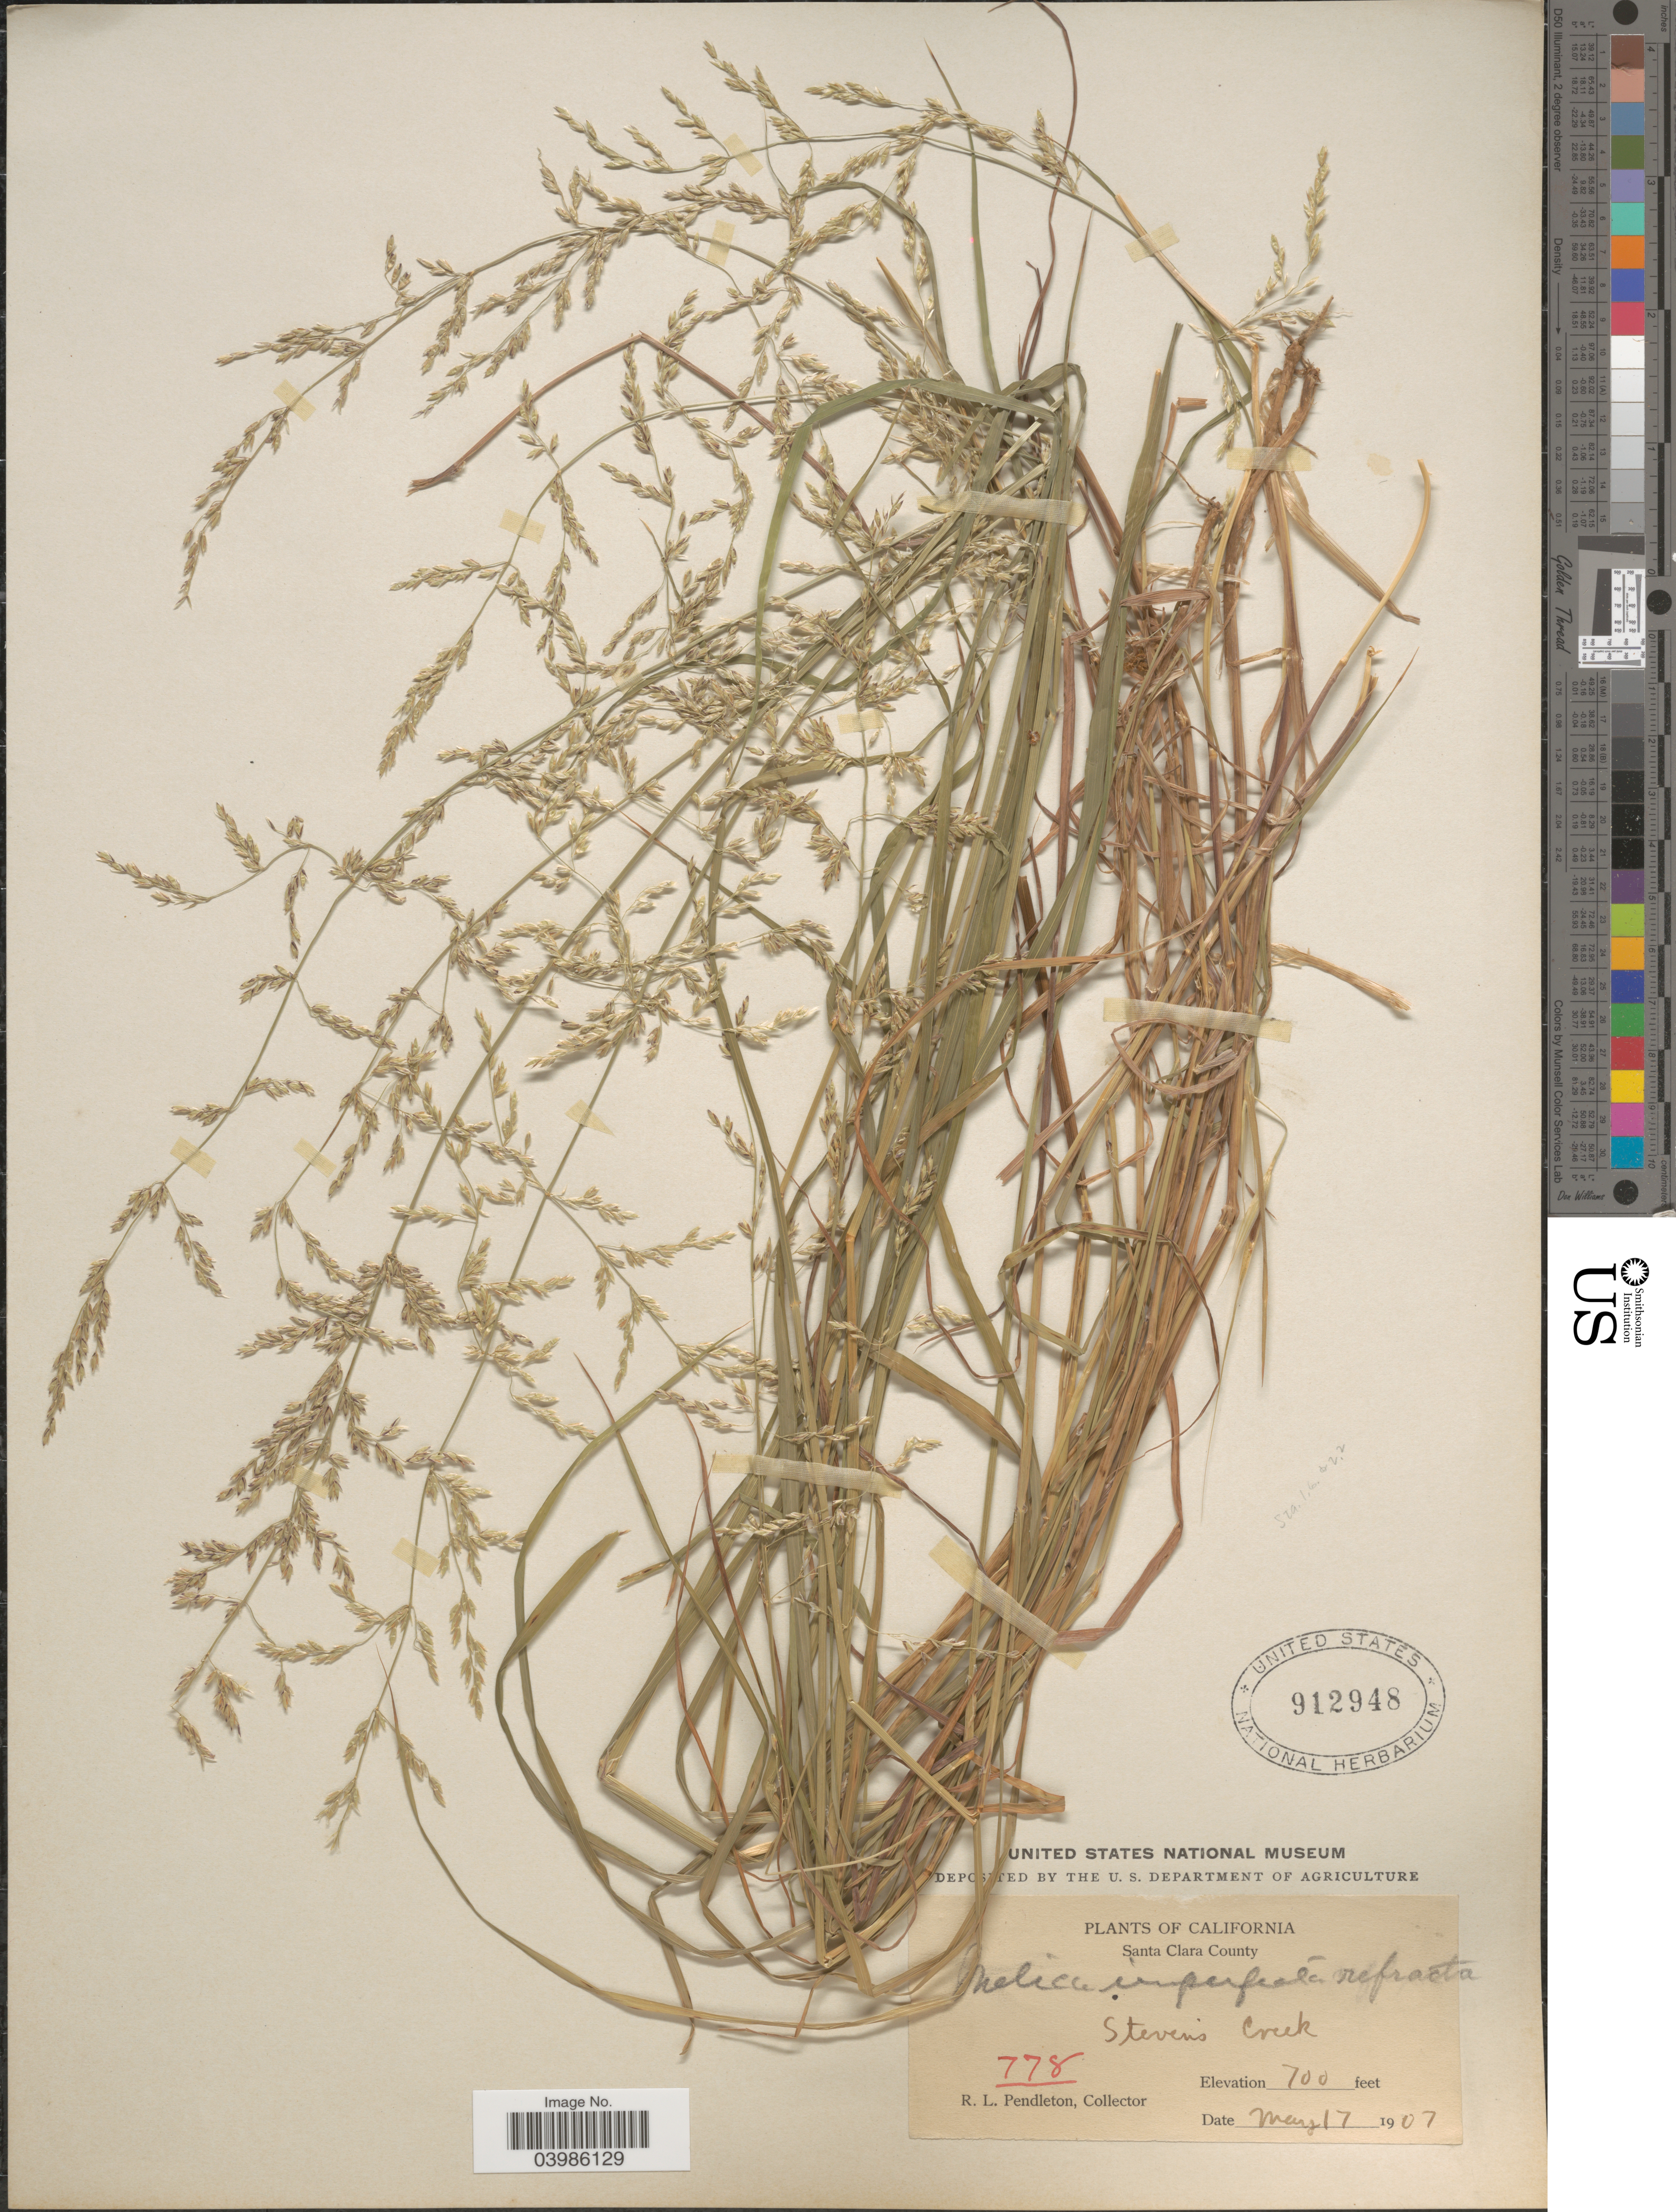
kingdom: Plantae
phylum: Tracheophyta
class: Liliopsida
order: Poales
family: Poaceae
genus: Melica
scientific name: Melica imperfecta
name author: Trin.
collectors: R. Pendleton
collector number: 778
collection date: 1907-05-17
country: United States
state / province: California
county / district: Santa Clara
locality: Santa Clara County. Stevens Creek.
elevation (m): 213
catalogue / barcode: US 912948